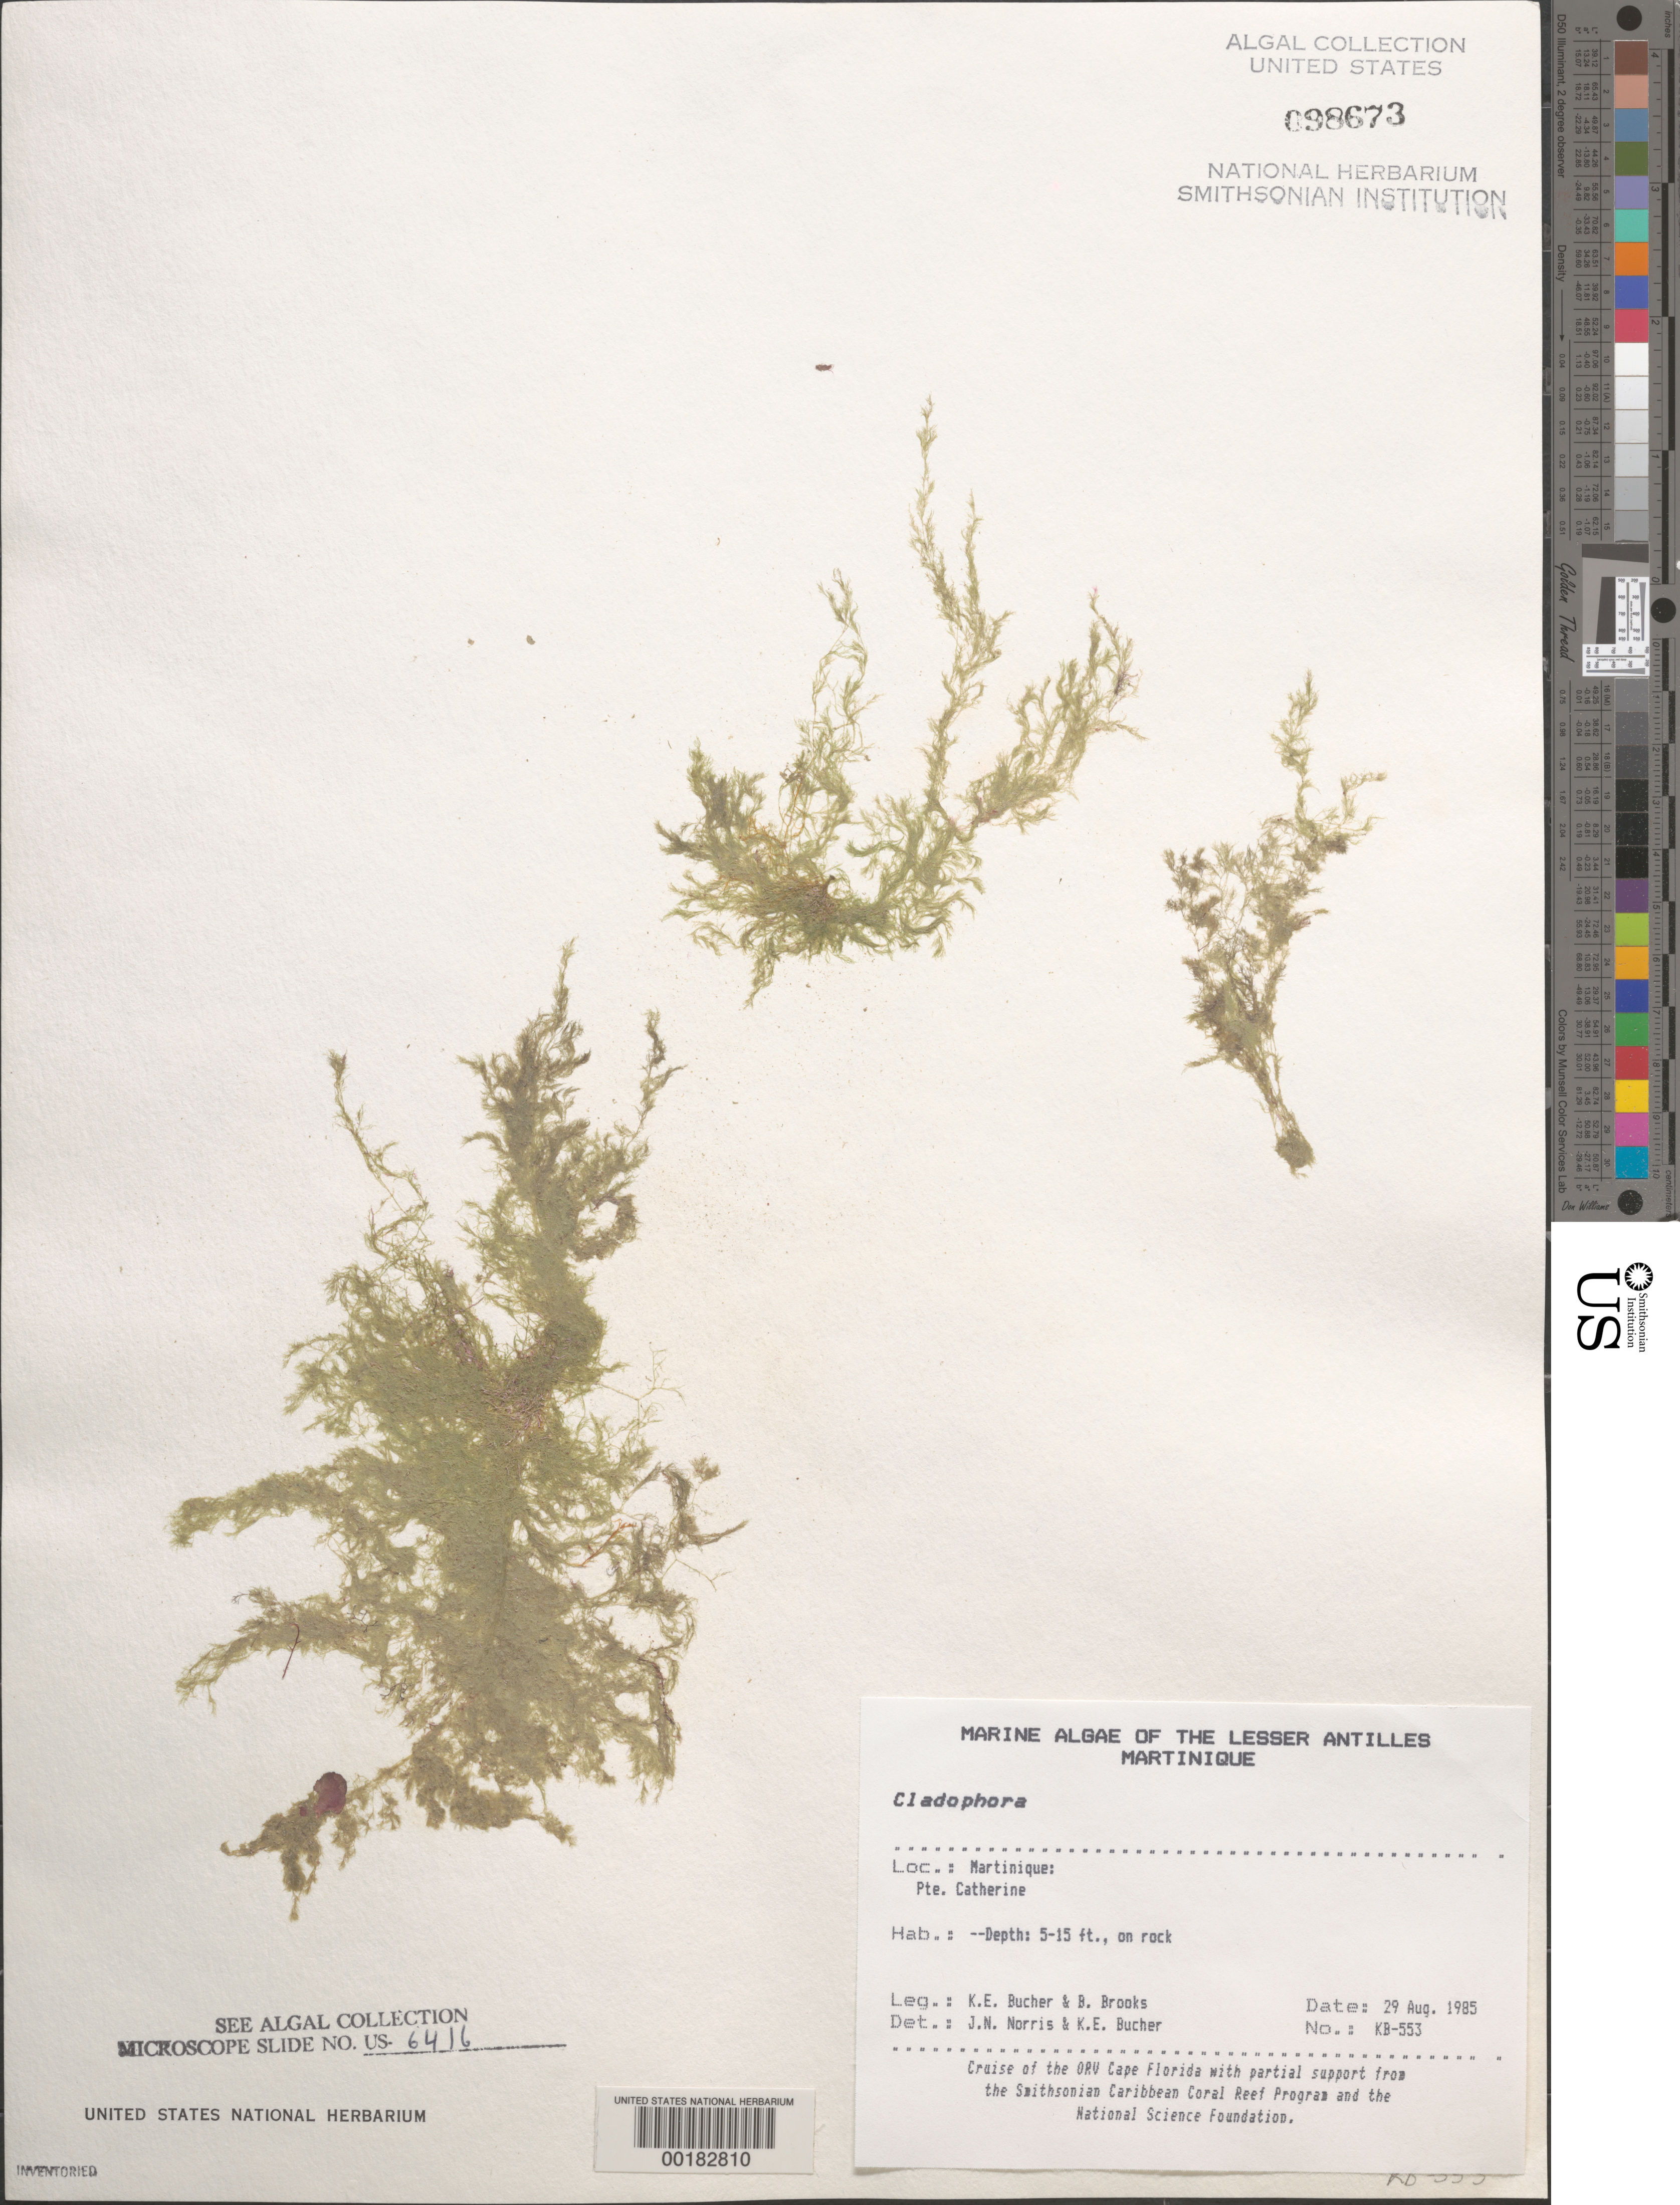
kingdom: Plantae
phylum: Chlorophyta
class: Ulvophyceae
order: Cladophorales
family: Cladophoraceae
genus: Cladophora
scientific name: Cladophora sp.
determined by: Norris, J. N.; Bucher, K. E.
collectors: K. E. Bucher & B. Brooks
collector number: Kb-553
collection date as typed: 29 Aug 1985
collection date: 1985-08-29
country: Martinique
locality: Pointe Catherine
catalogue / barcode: US 98673